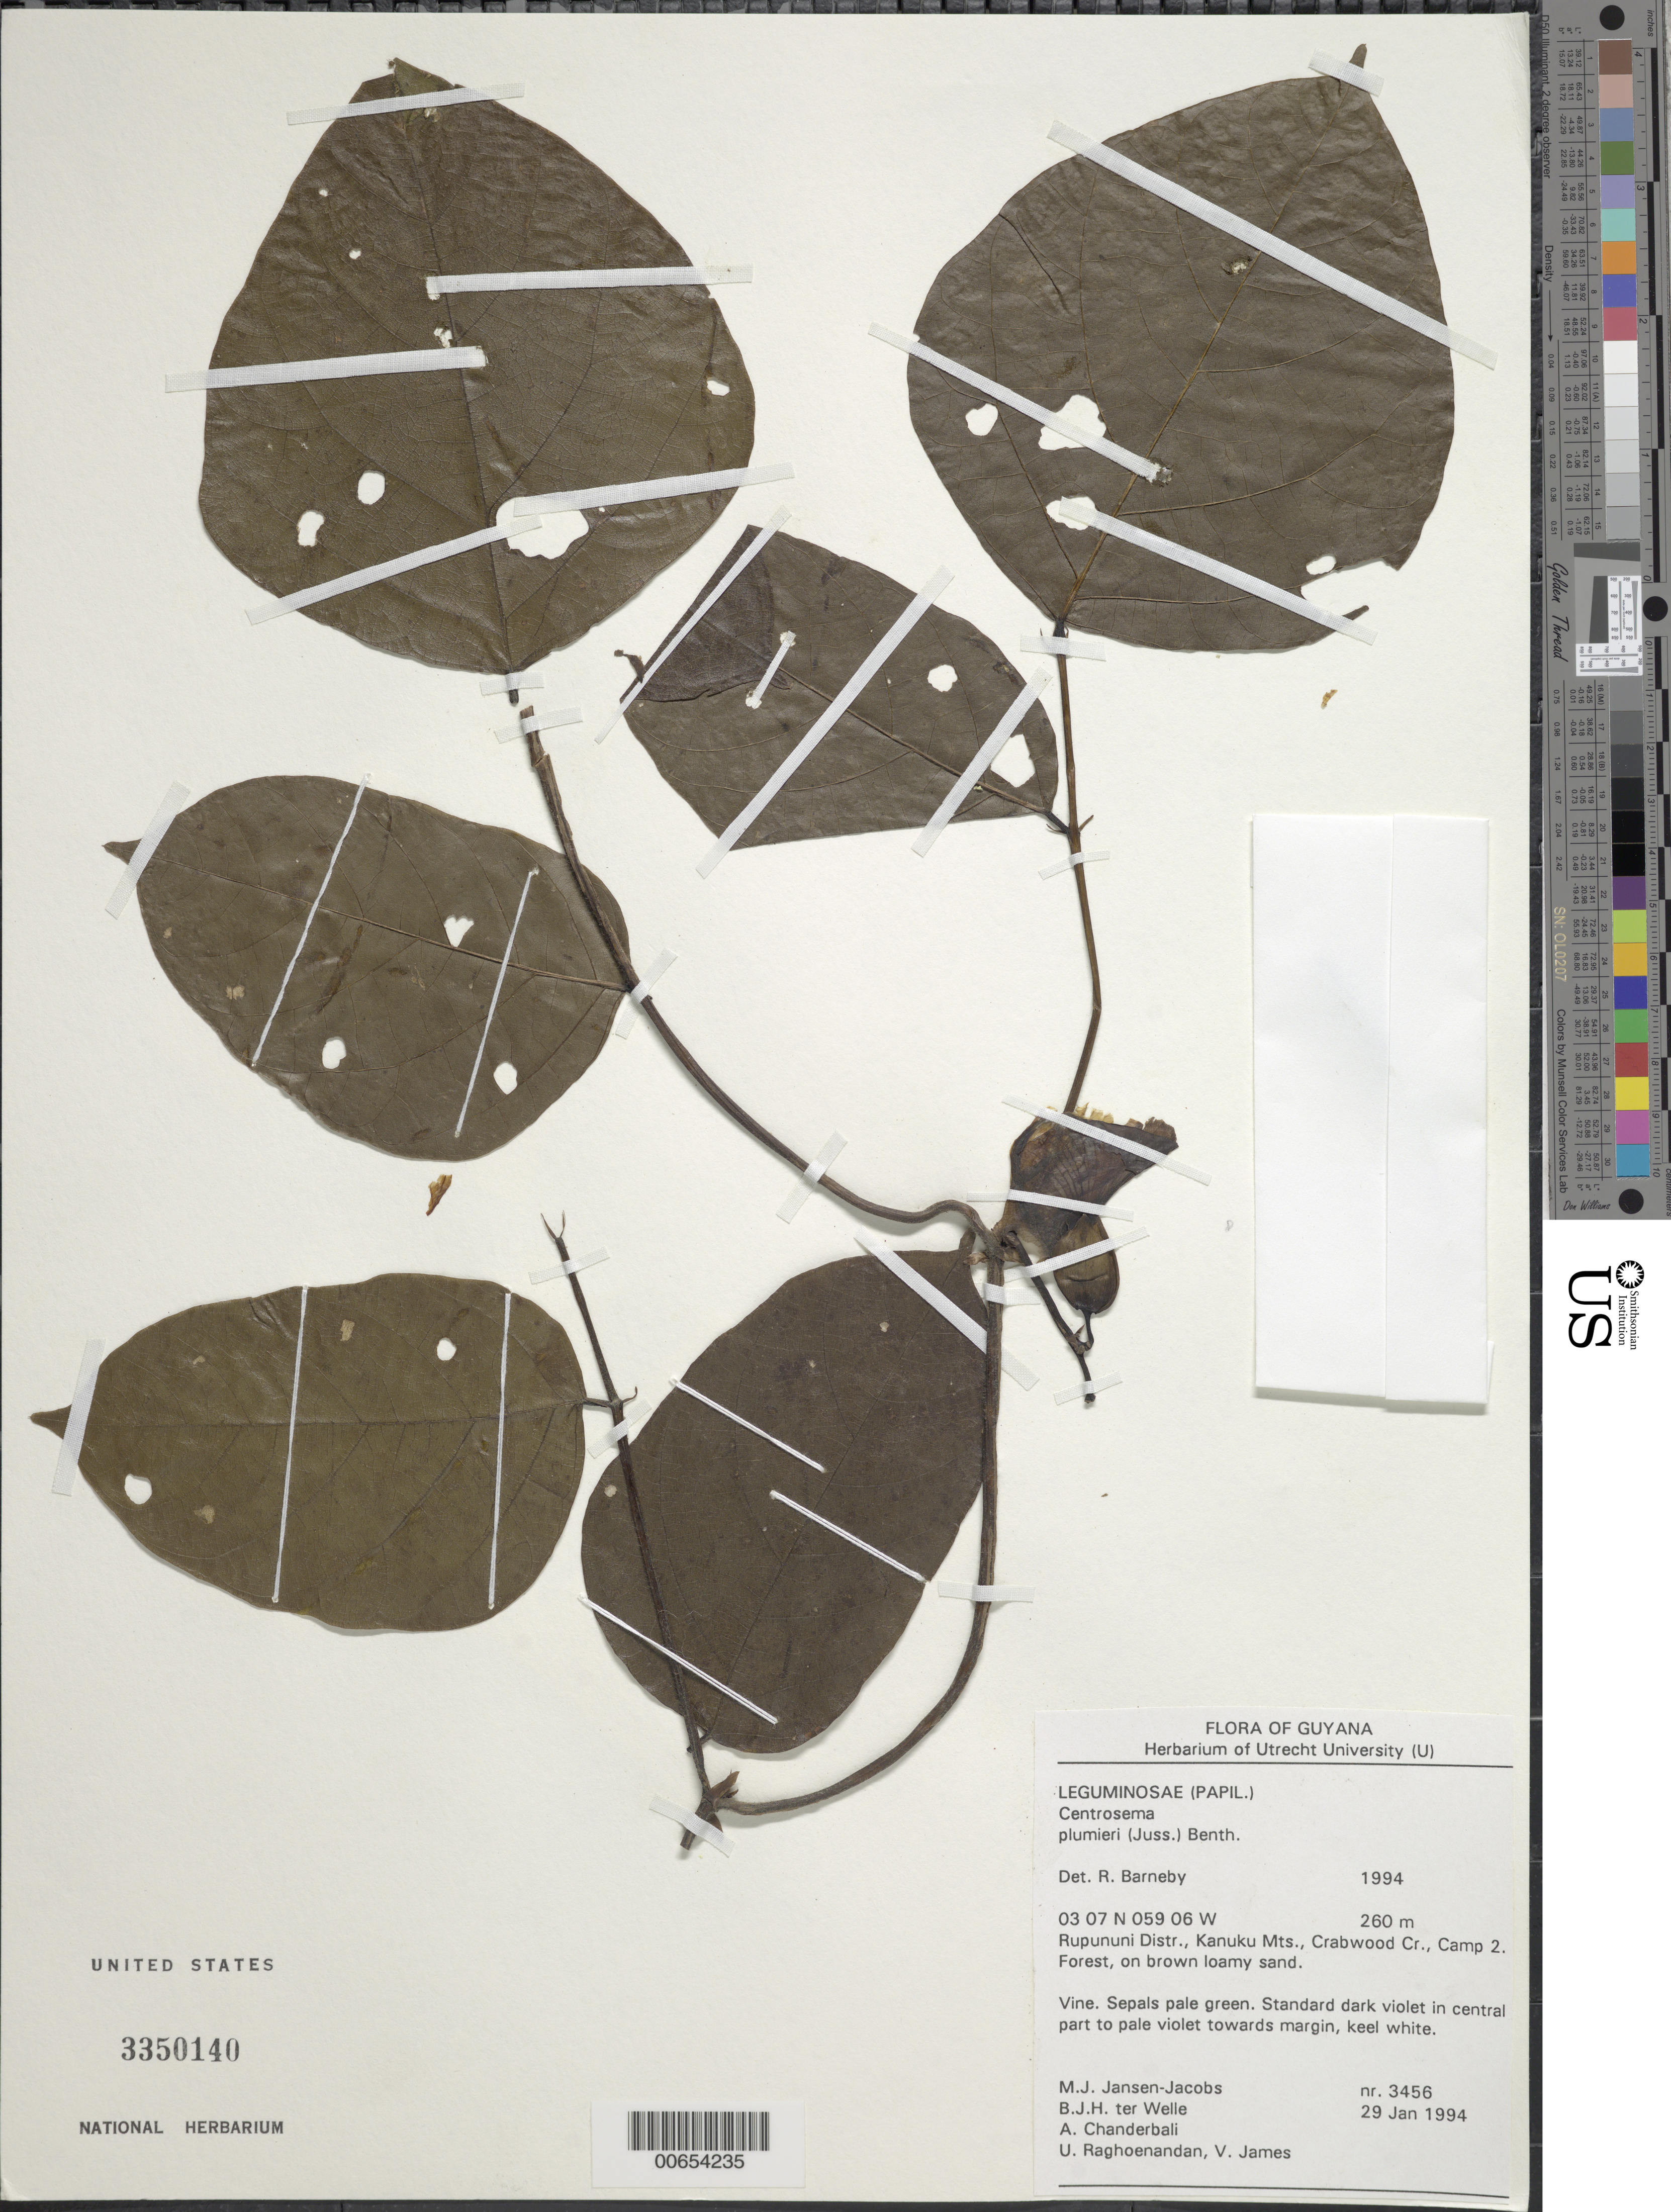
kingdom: Plantae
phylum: Tracheophyta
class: Magnoliopsida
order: Fabales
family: Fabaceae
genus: Centrosema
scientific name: Centrosema plumieri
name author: (Turpin ex Pers.) Benth.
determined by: Barneby, Rupert C., (NY)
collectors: M. J. Jansen-Jacobs, B. Welle, A. S. Chanderbali, U. Raghoenandan & V. James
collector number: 3456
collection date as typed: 29-Jan-94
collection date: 1994-01-29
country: Guyana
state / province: U. Takutu-U. Essequibo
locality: Crabwood Cr., Camp 2, Kanuku Mts., Rupununi District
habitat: Forest on brown loamy sand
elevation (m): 260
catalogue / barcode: US 3350140